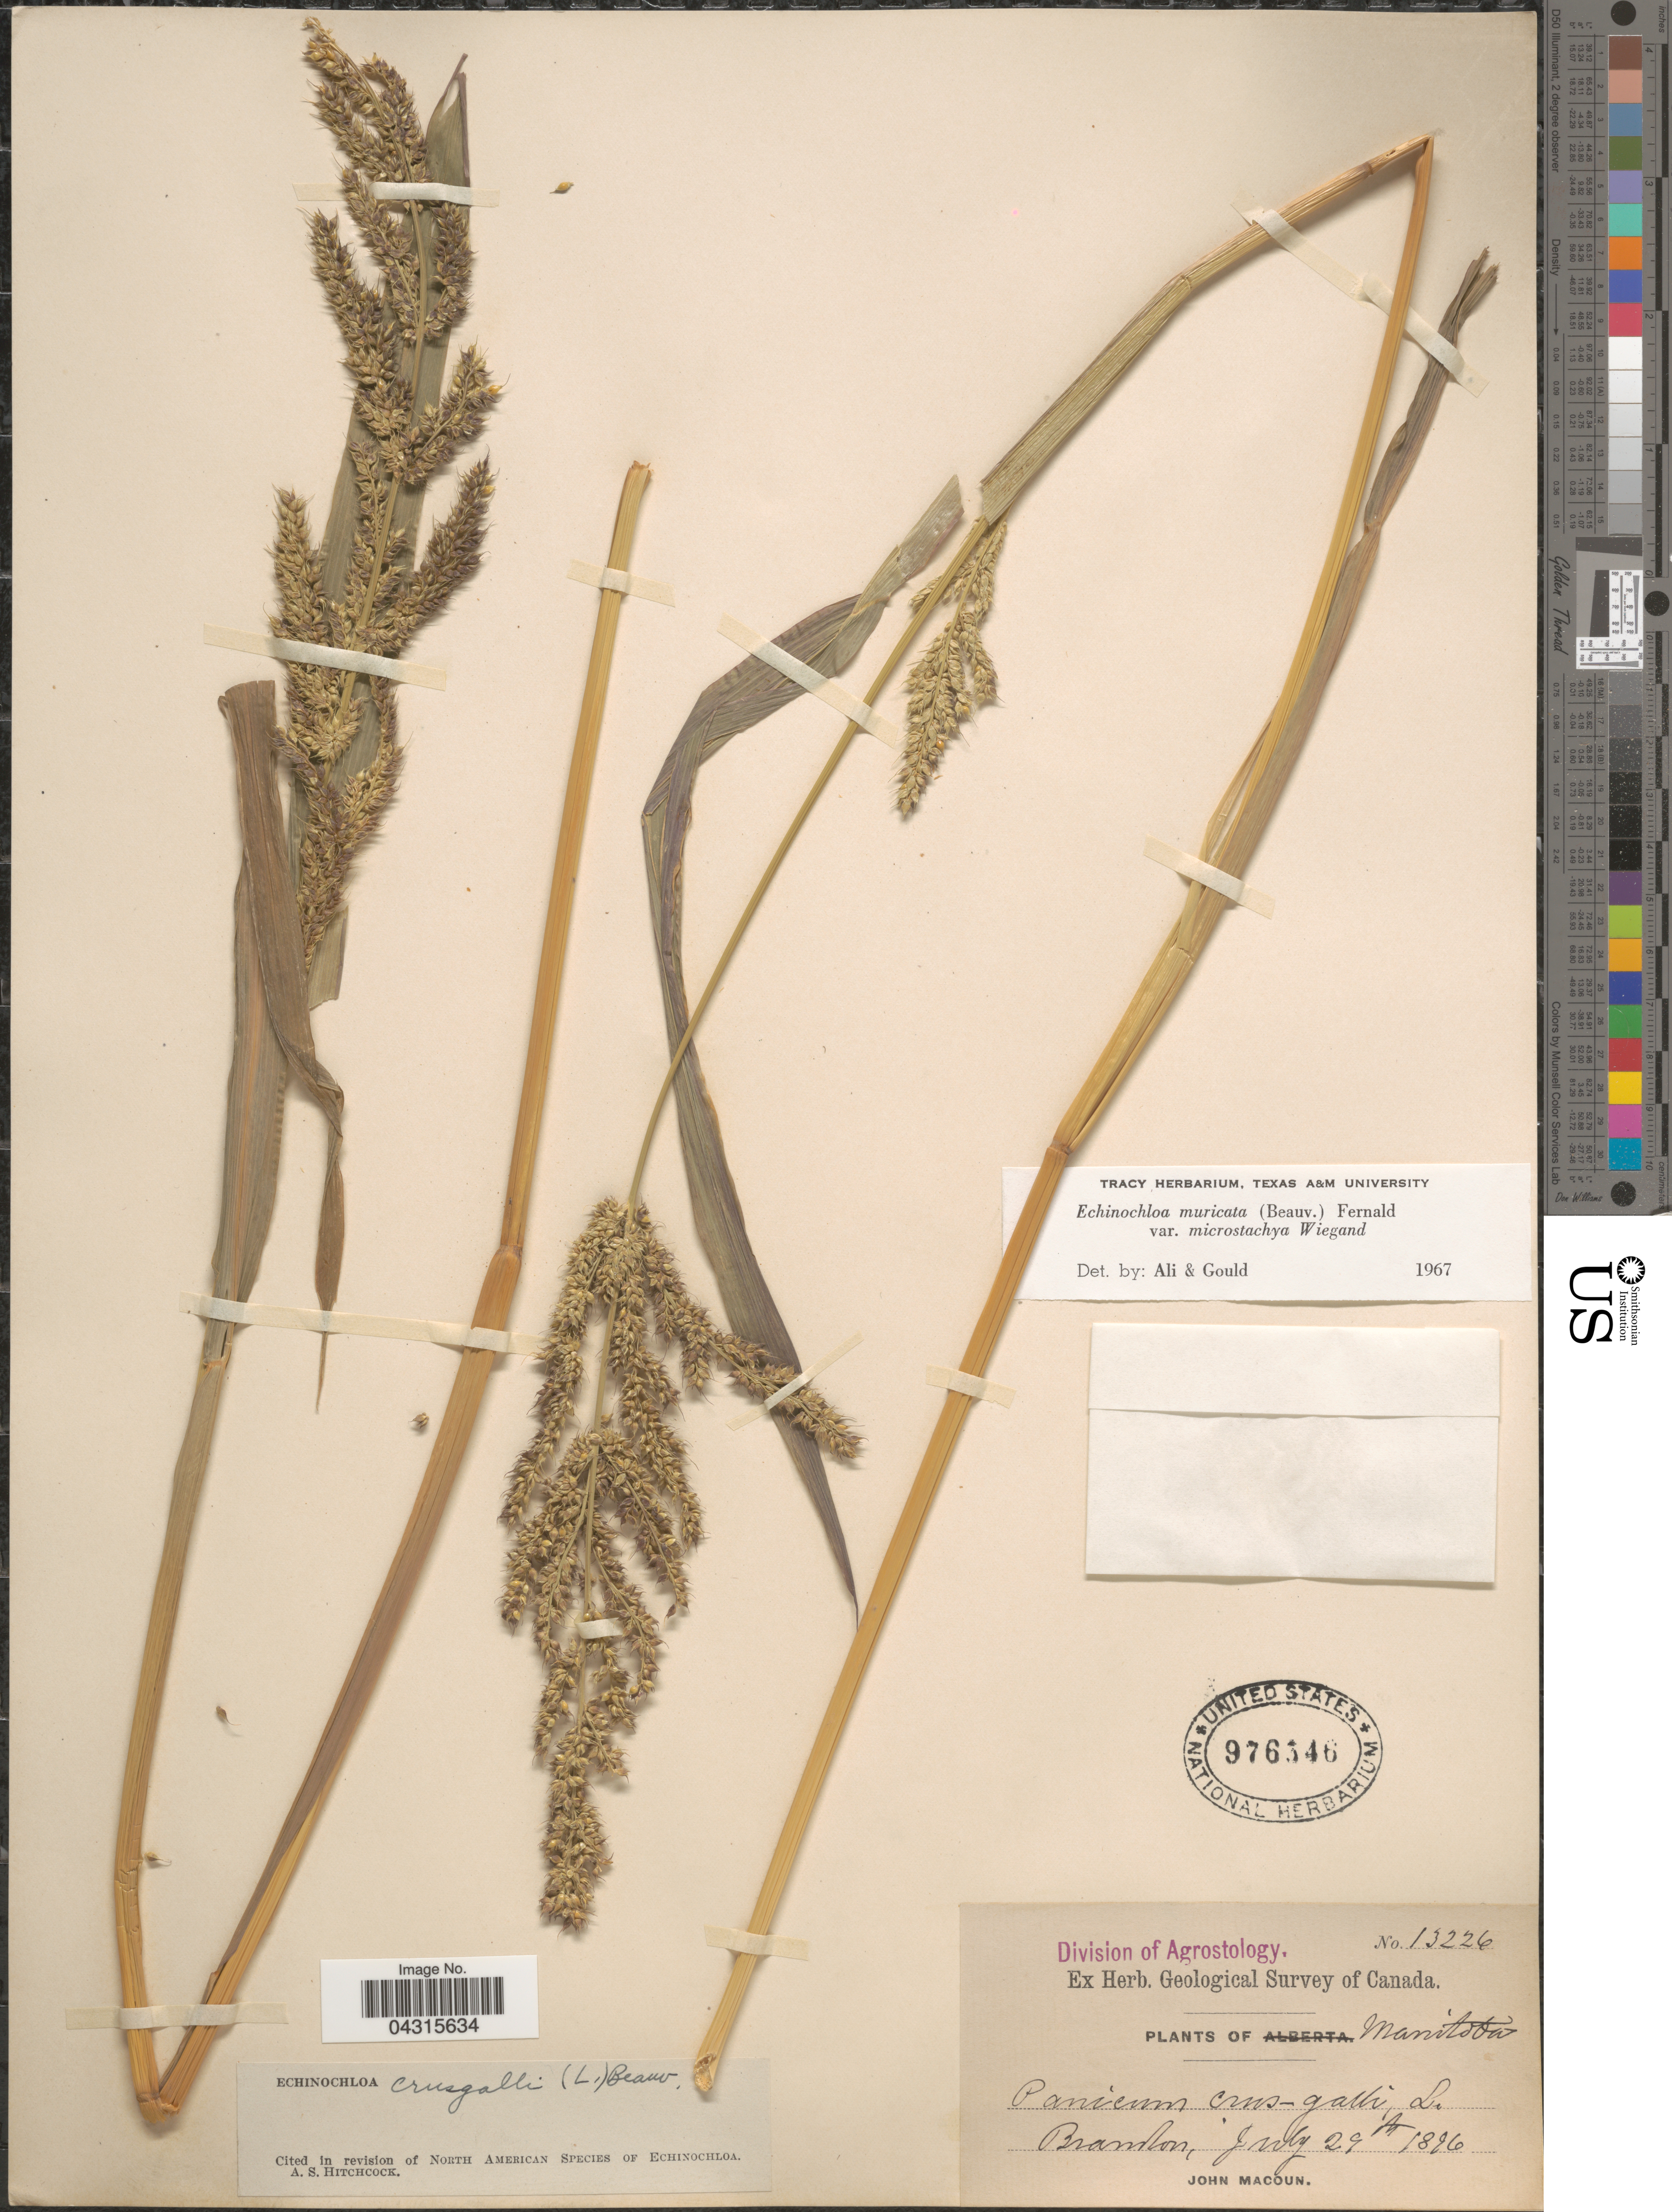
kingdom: Plantae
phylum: Tracheophyta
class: Liliopsida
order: Poales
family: Poaceae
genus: Echinochloa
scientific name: Echinochloa muricata var. microstachya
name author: Wiegand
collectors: J. Macoun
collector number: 13226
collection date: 1896-07-29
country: Canada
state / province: Manitoba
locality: Geological Survey of Canada. Brandon.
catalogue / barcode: US 976546